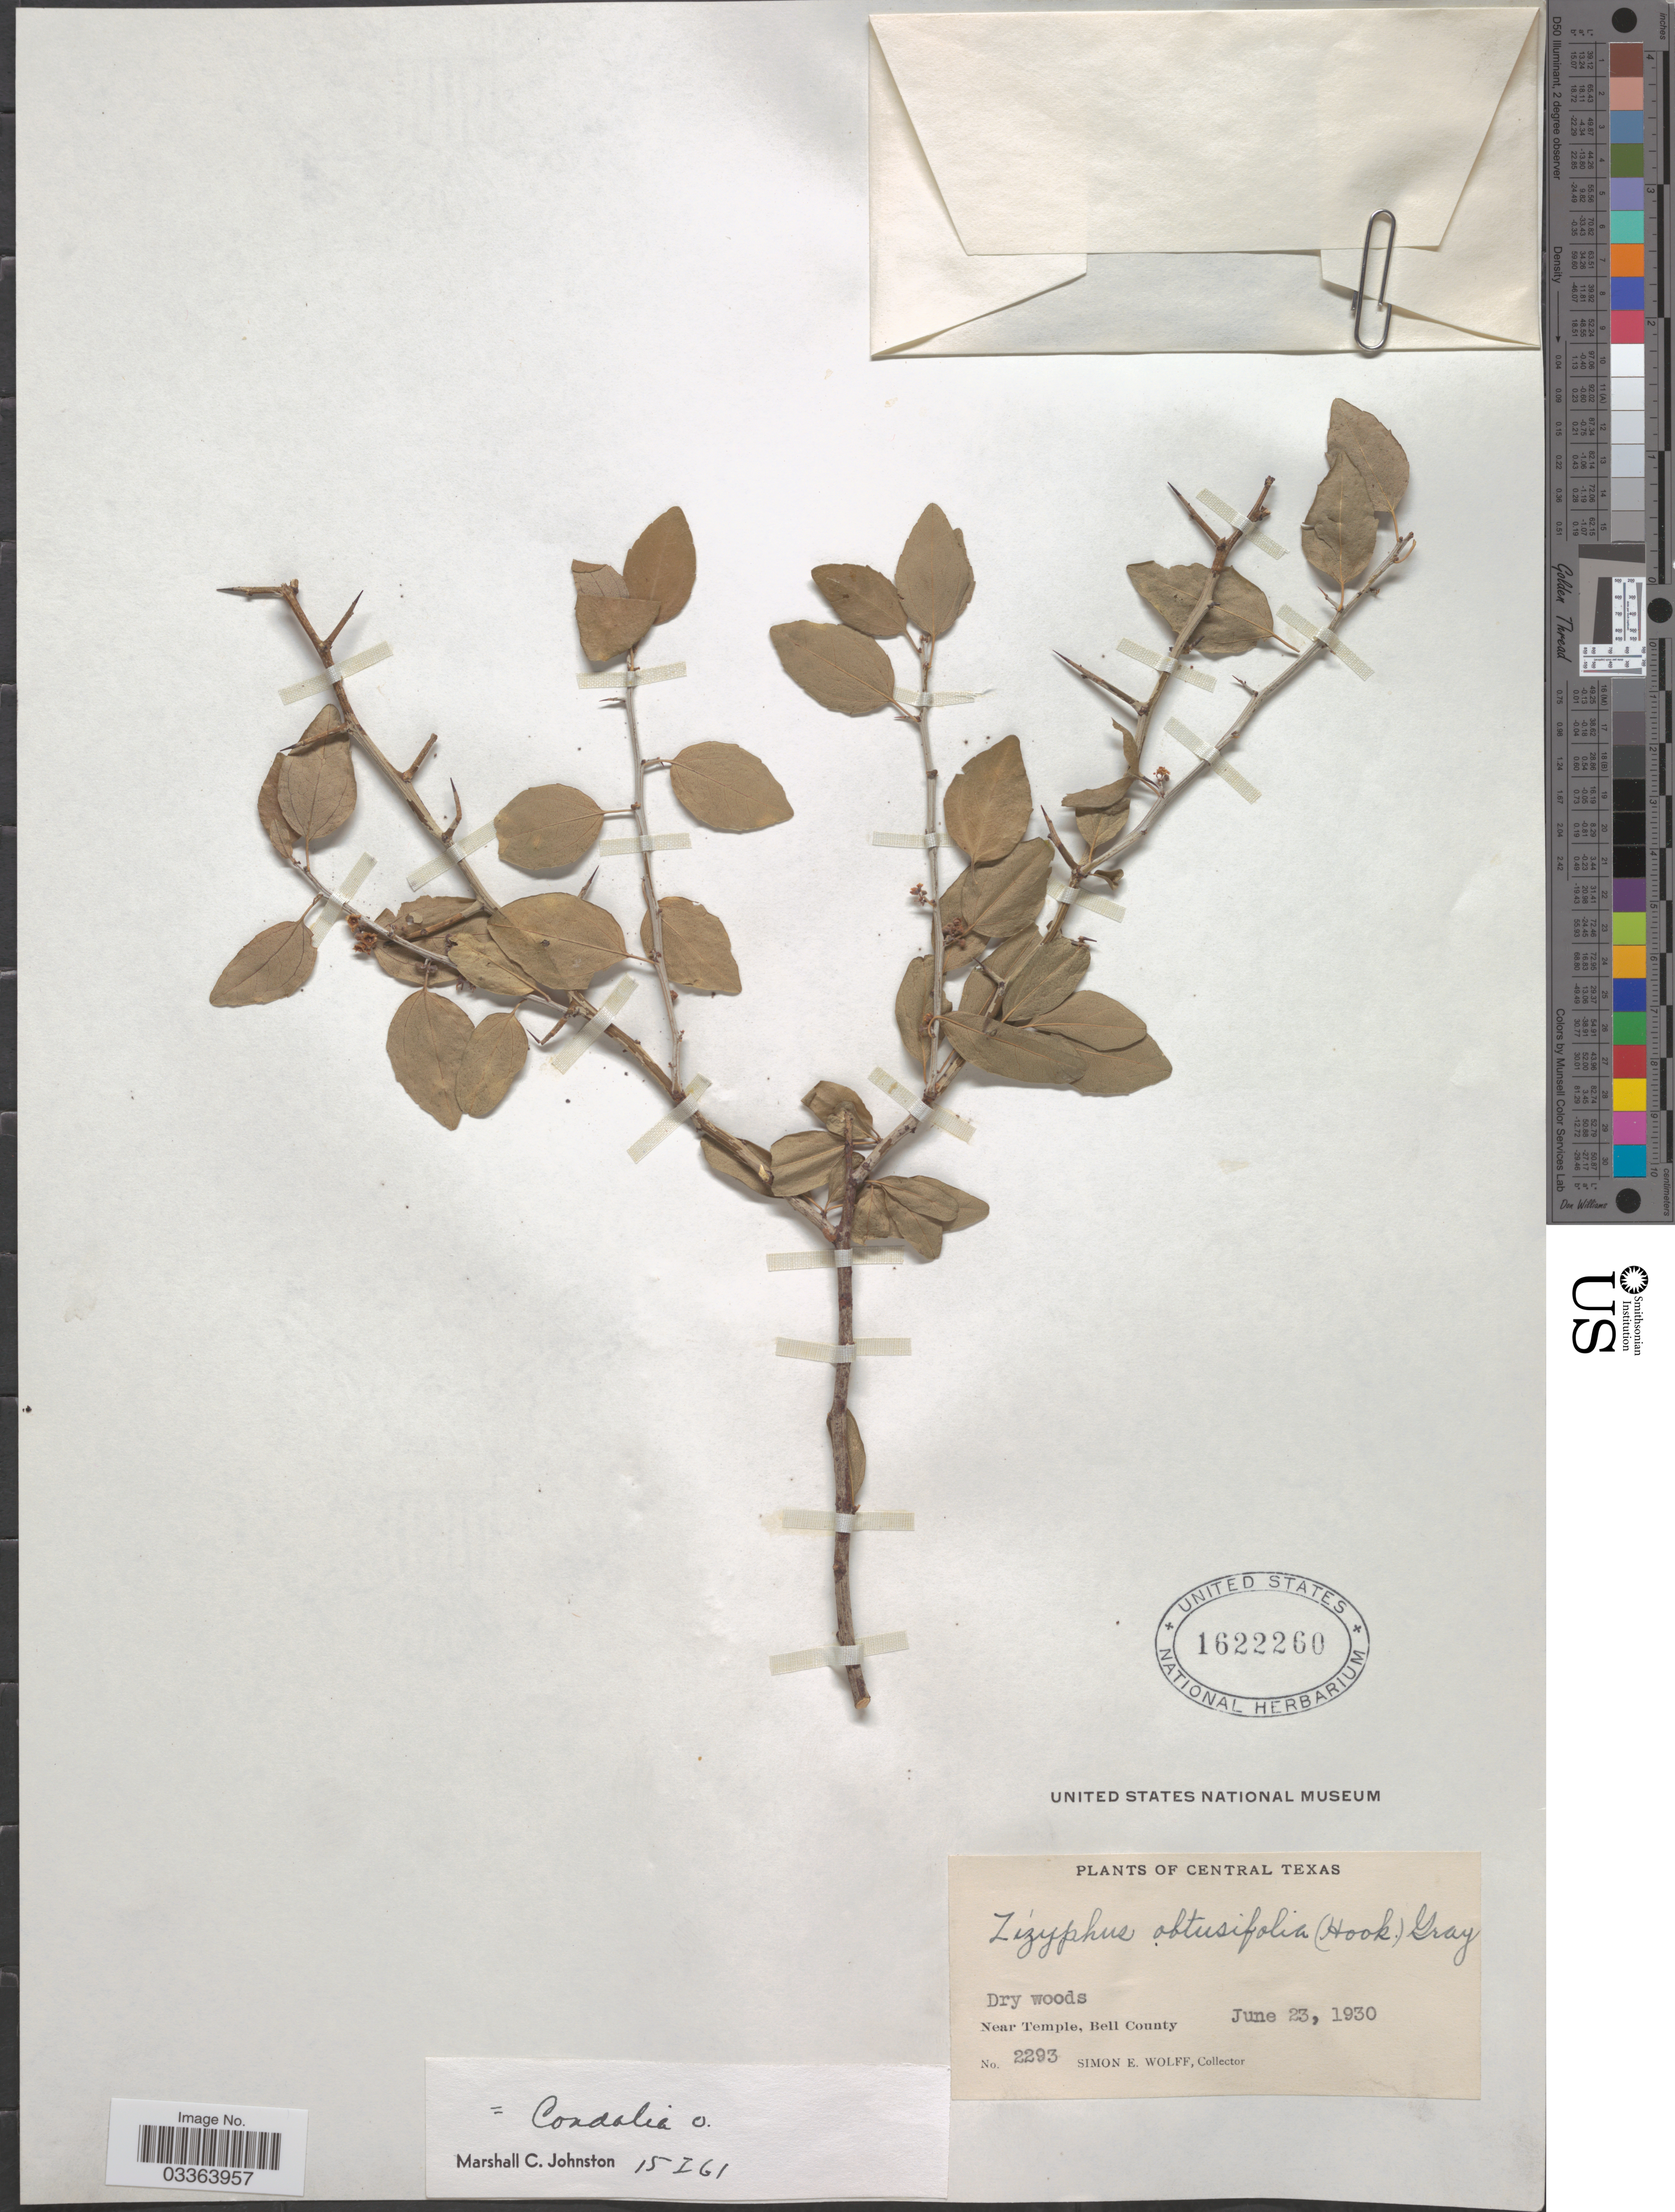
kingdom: Plantae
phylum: Tracheophyta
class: Magnoliopsida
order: Rosales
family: Rhamnaceae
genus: Sarcomphalus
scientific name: Sarcomphalus obtusifolius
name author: (Hook. ex Torr. & A. Gray) Hauenschild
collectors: S. E. Wolff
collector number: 2293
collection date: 1930-06-23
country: United States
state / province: Texas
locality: Central Texas. Near Temple, Bell County.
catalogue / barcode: US 1622260